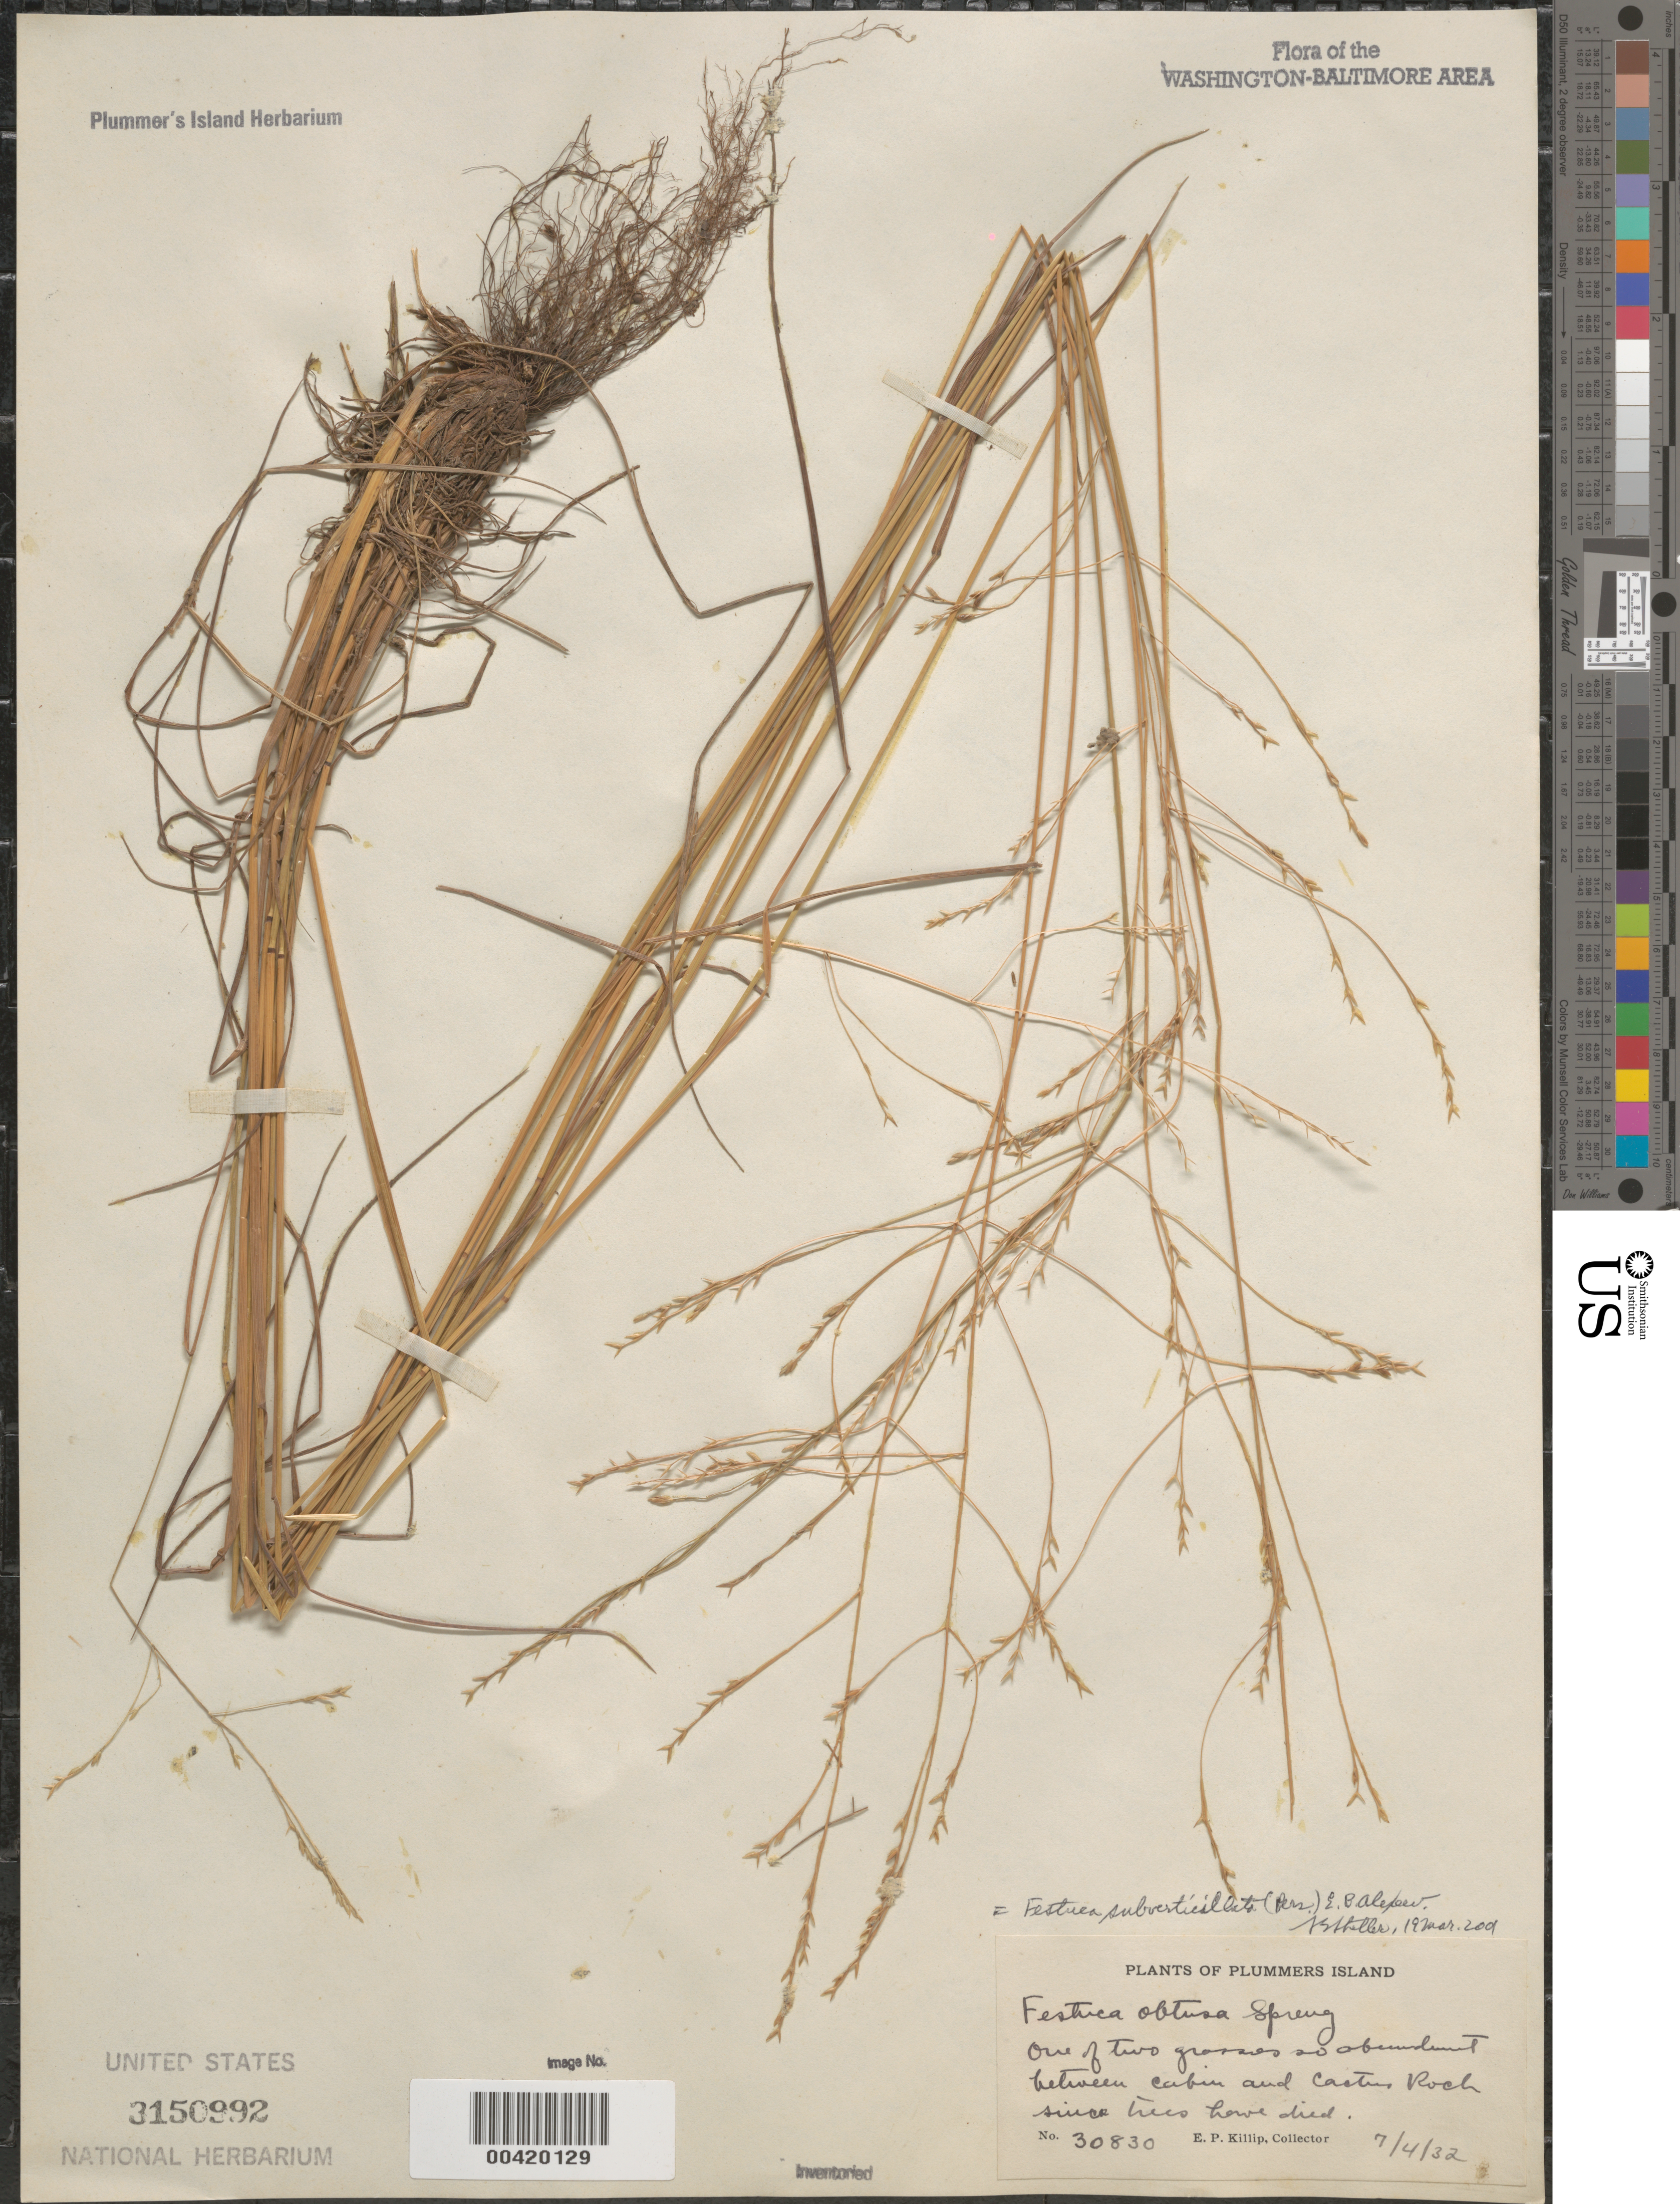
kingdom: Plantae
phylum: Tracheophyta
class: Liliopsida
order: Poales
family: Poaceae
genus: Festuca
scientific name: Festuca subverticillata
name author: (Pers.) E.B. Alexeev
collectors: E. P. Killip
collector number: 30830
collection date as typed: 04 Jul 1932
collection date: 1932-07-04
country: United States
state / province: Maryland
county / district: Montgomery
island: Plummers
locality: Plummer's Island; between Cabin and Cactus Rock C. & O. Canal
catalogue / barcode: US 3150992